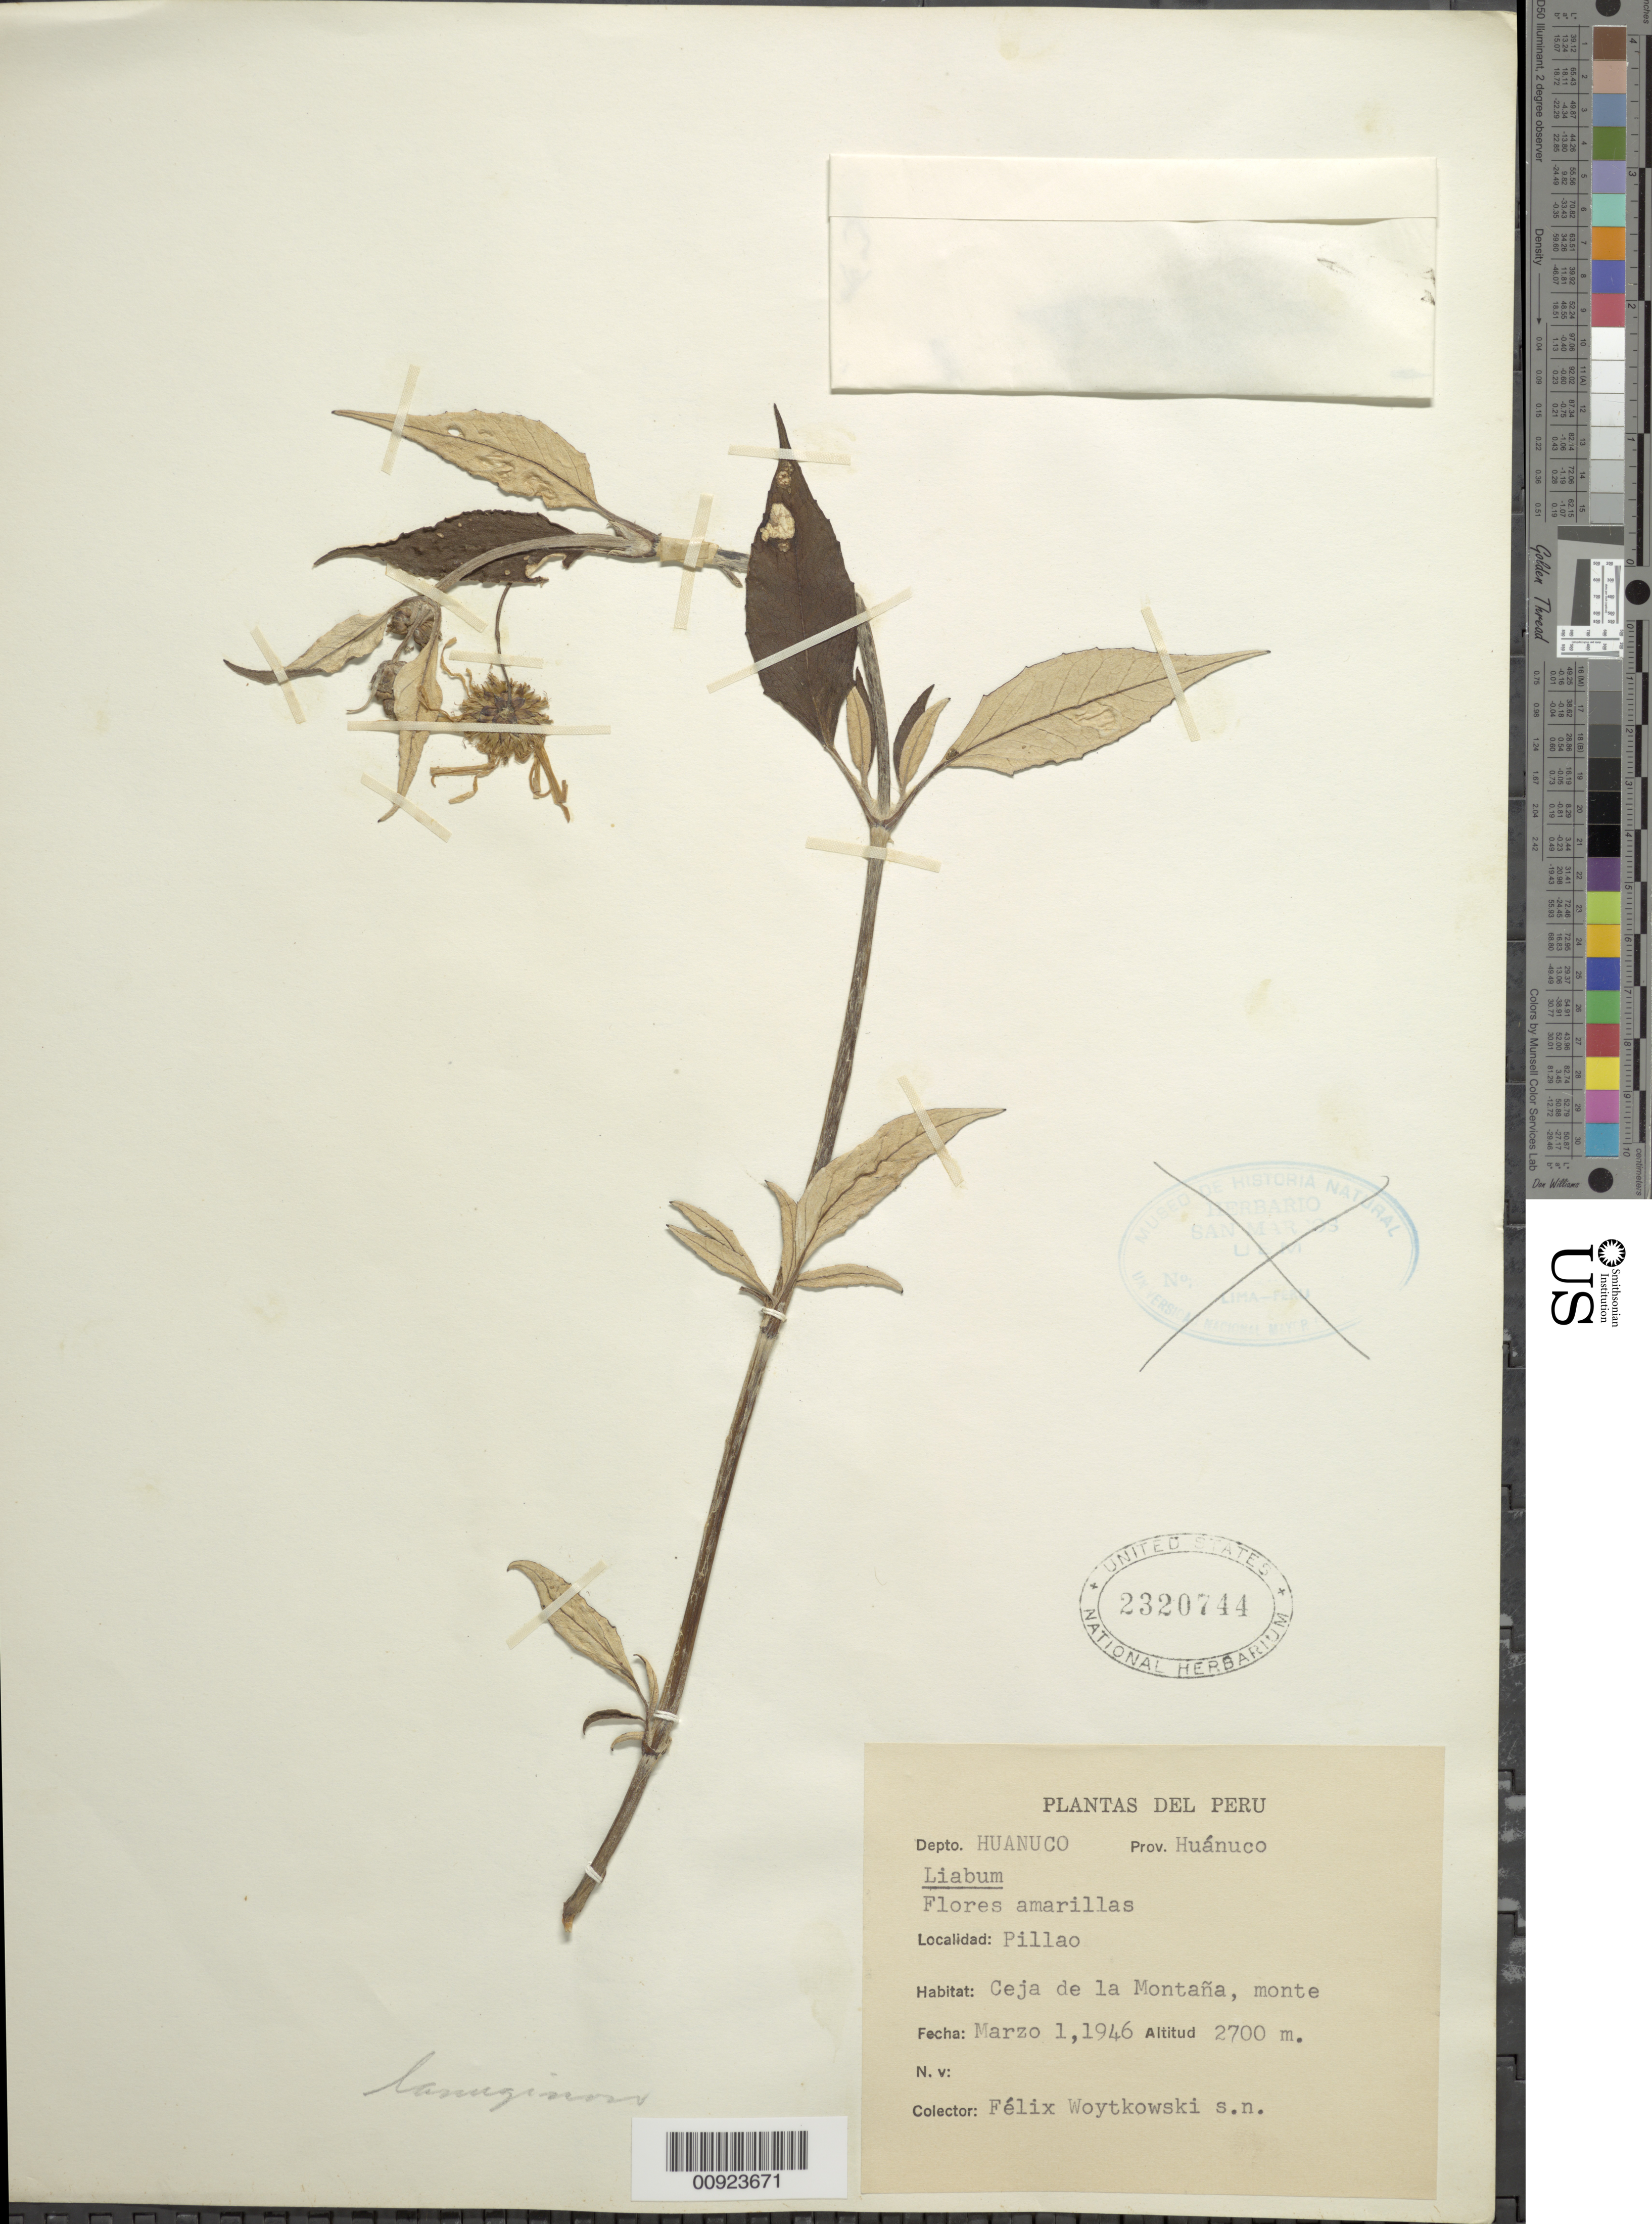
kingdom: Plantae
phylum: Tracheophyta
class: Magnoliopsida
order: Asterales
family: Asteraceae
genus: Munnozia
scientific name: Munnozia longifolia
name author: Rusby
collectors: F. Woytkowski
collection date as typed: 1 March 1946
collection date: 1946-03-01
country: Peru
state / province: Huánuco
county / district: Huánuco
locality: Pillao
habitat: Ceja de la Montaña, monte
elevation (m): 2700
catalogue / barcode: US 2320744